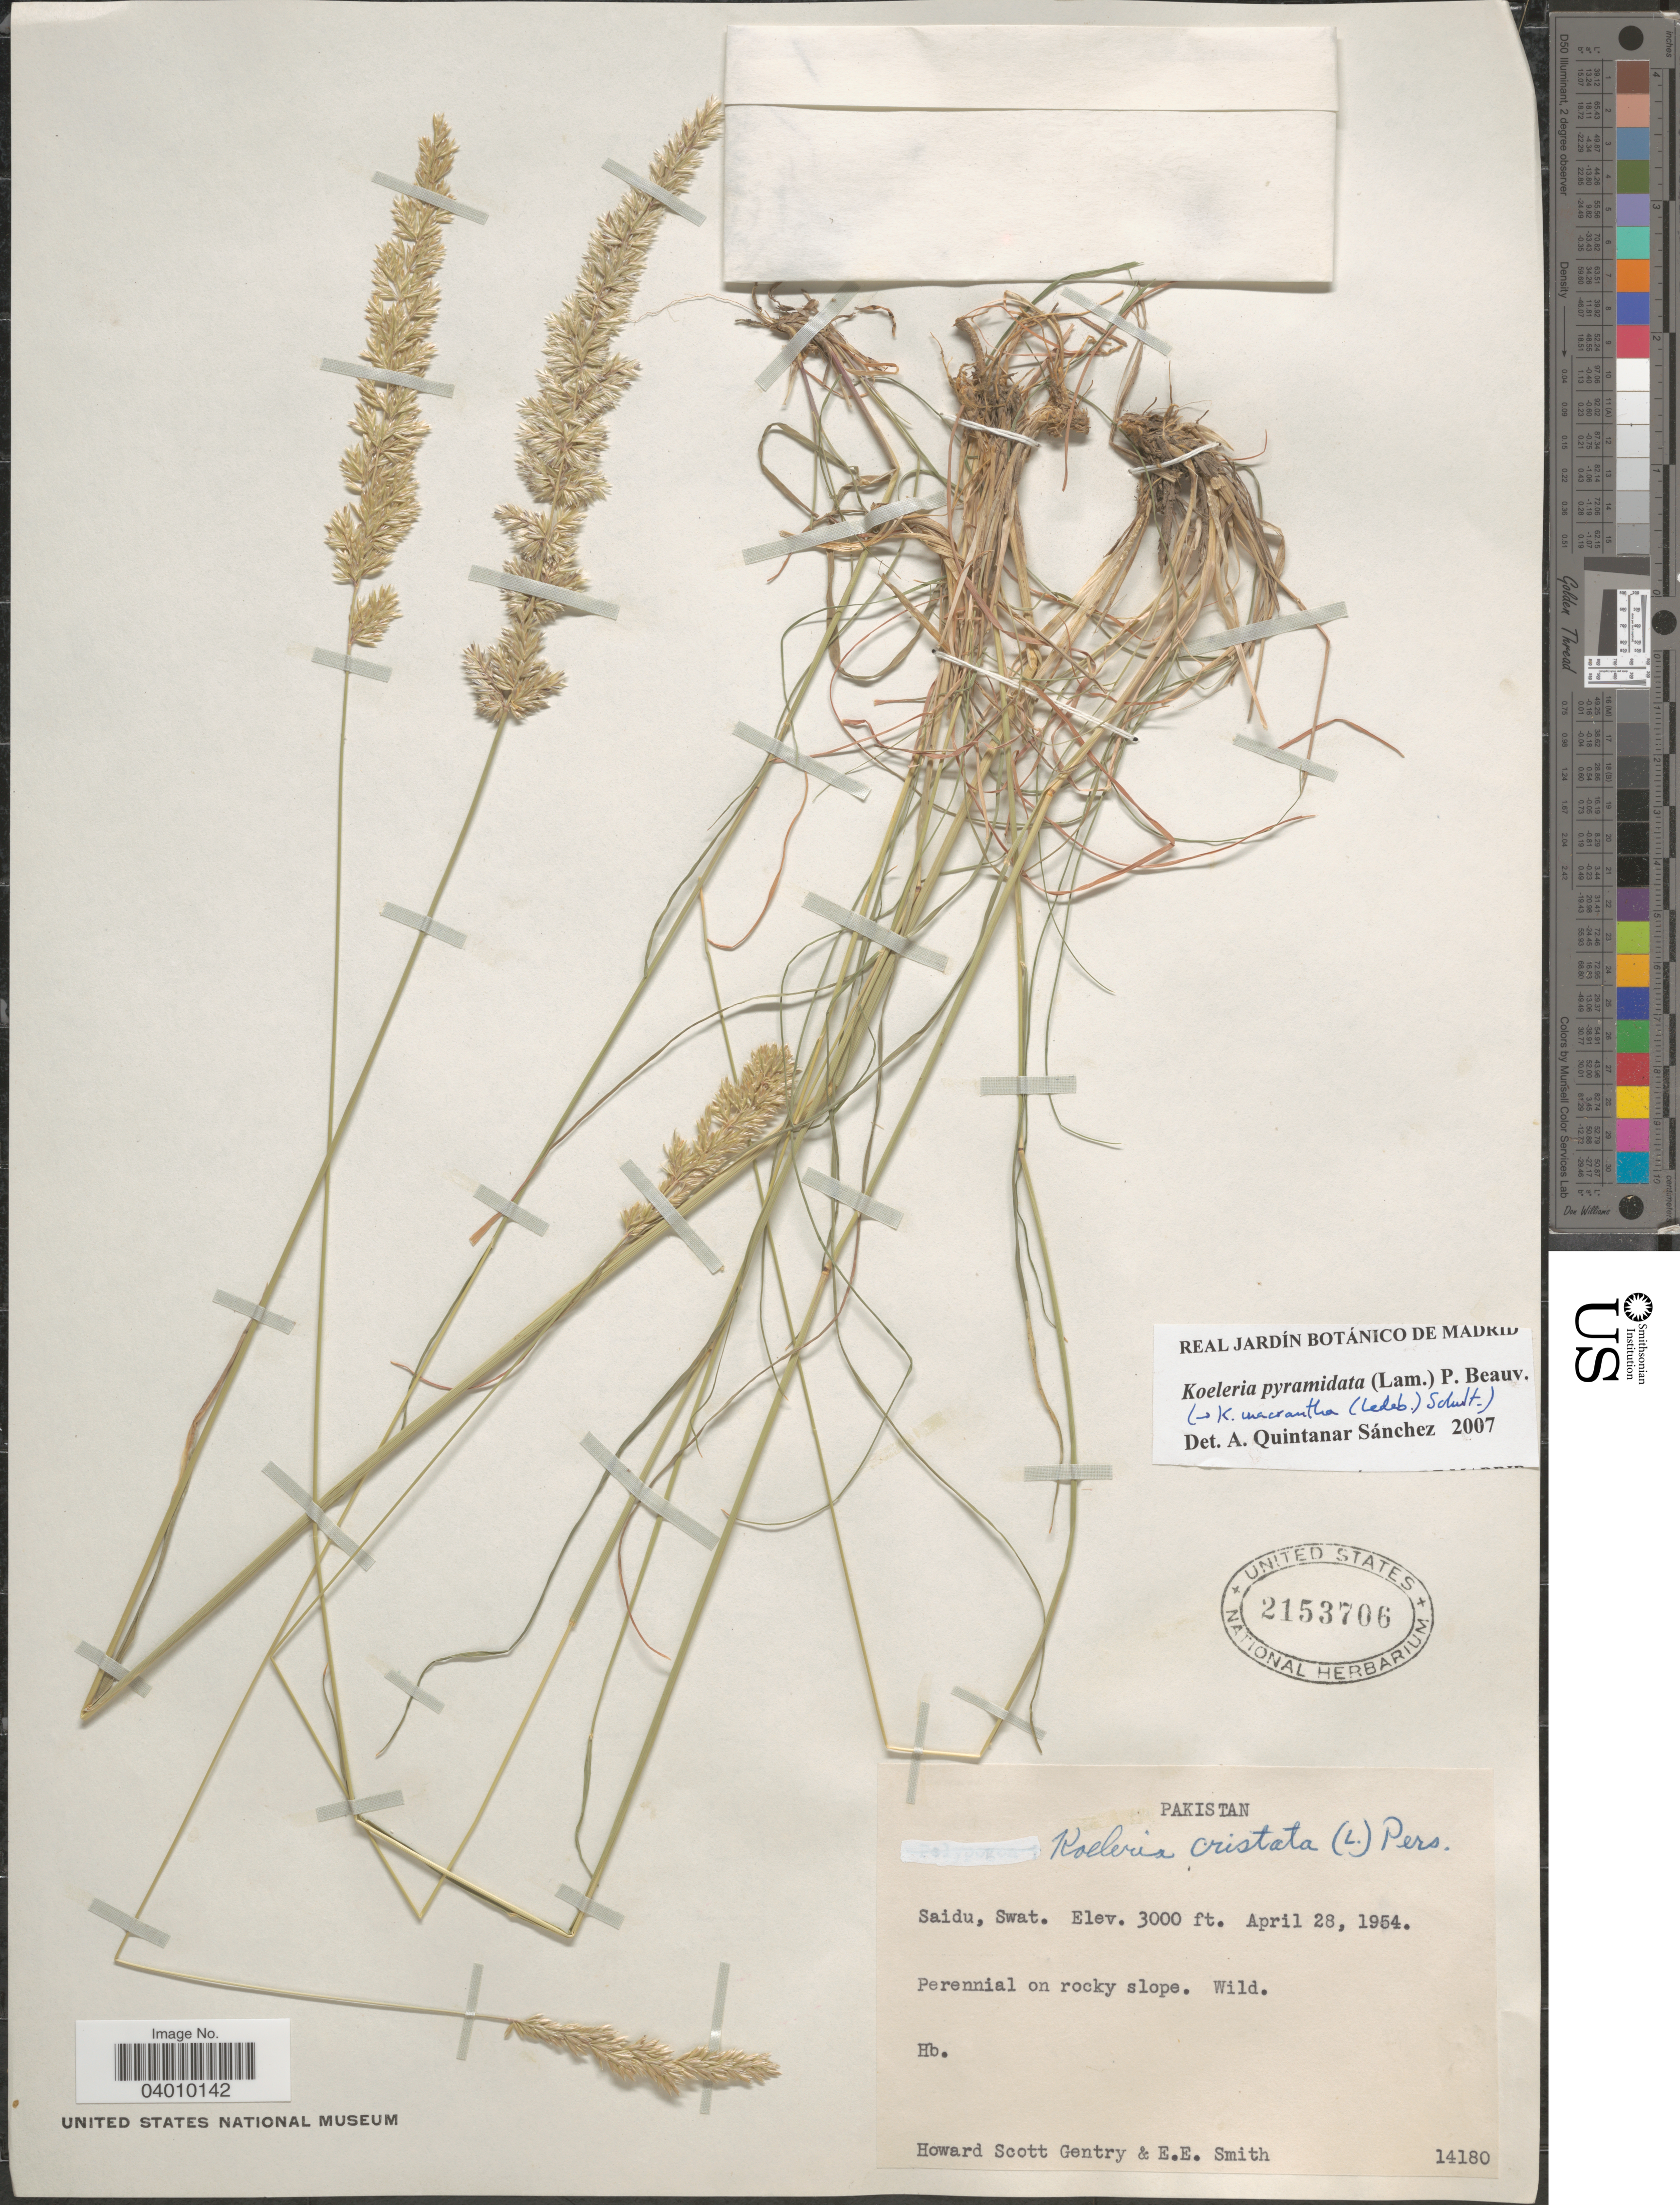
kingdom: Plantae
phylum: Tracheophyta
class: Liliopsida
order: Poales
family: Poaceae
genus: Koeleria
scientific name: Koeleria pyramidata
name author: (Lam.) P. Beauv.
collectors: H. S. Gentry & E. E. Smith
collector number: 14180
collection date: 1954-04-28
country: Pakistan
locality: Saidu, Swat.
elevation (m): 914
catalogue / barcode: US 2153706